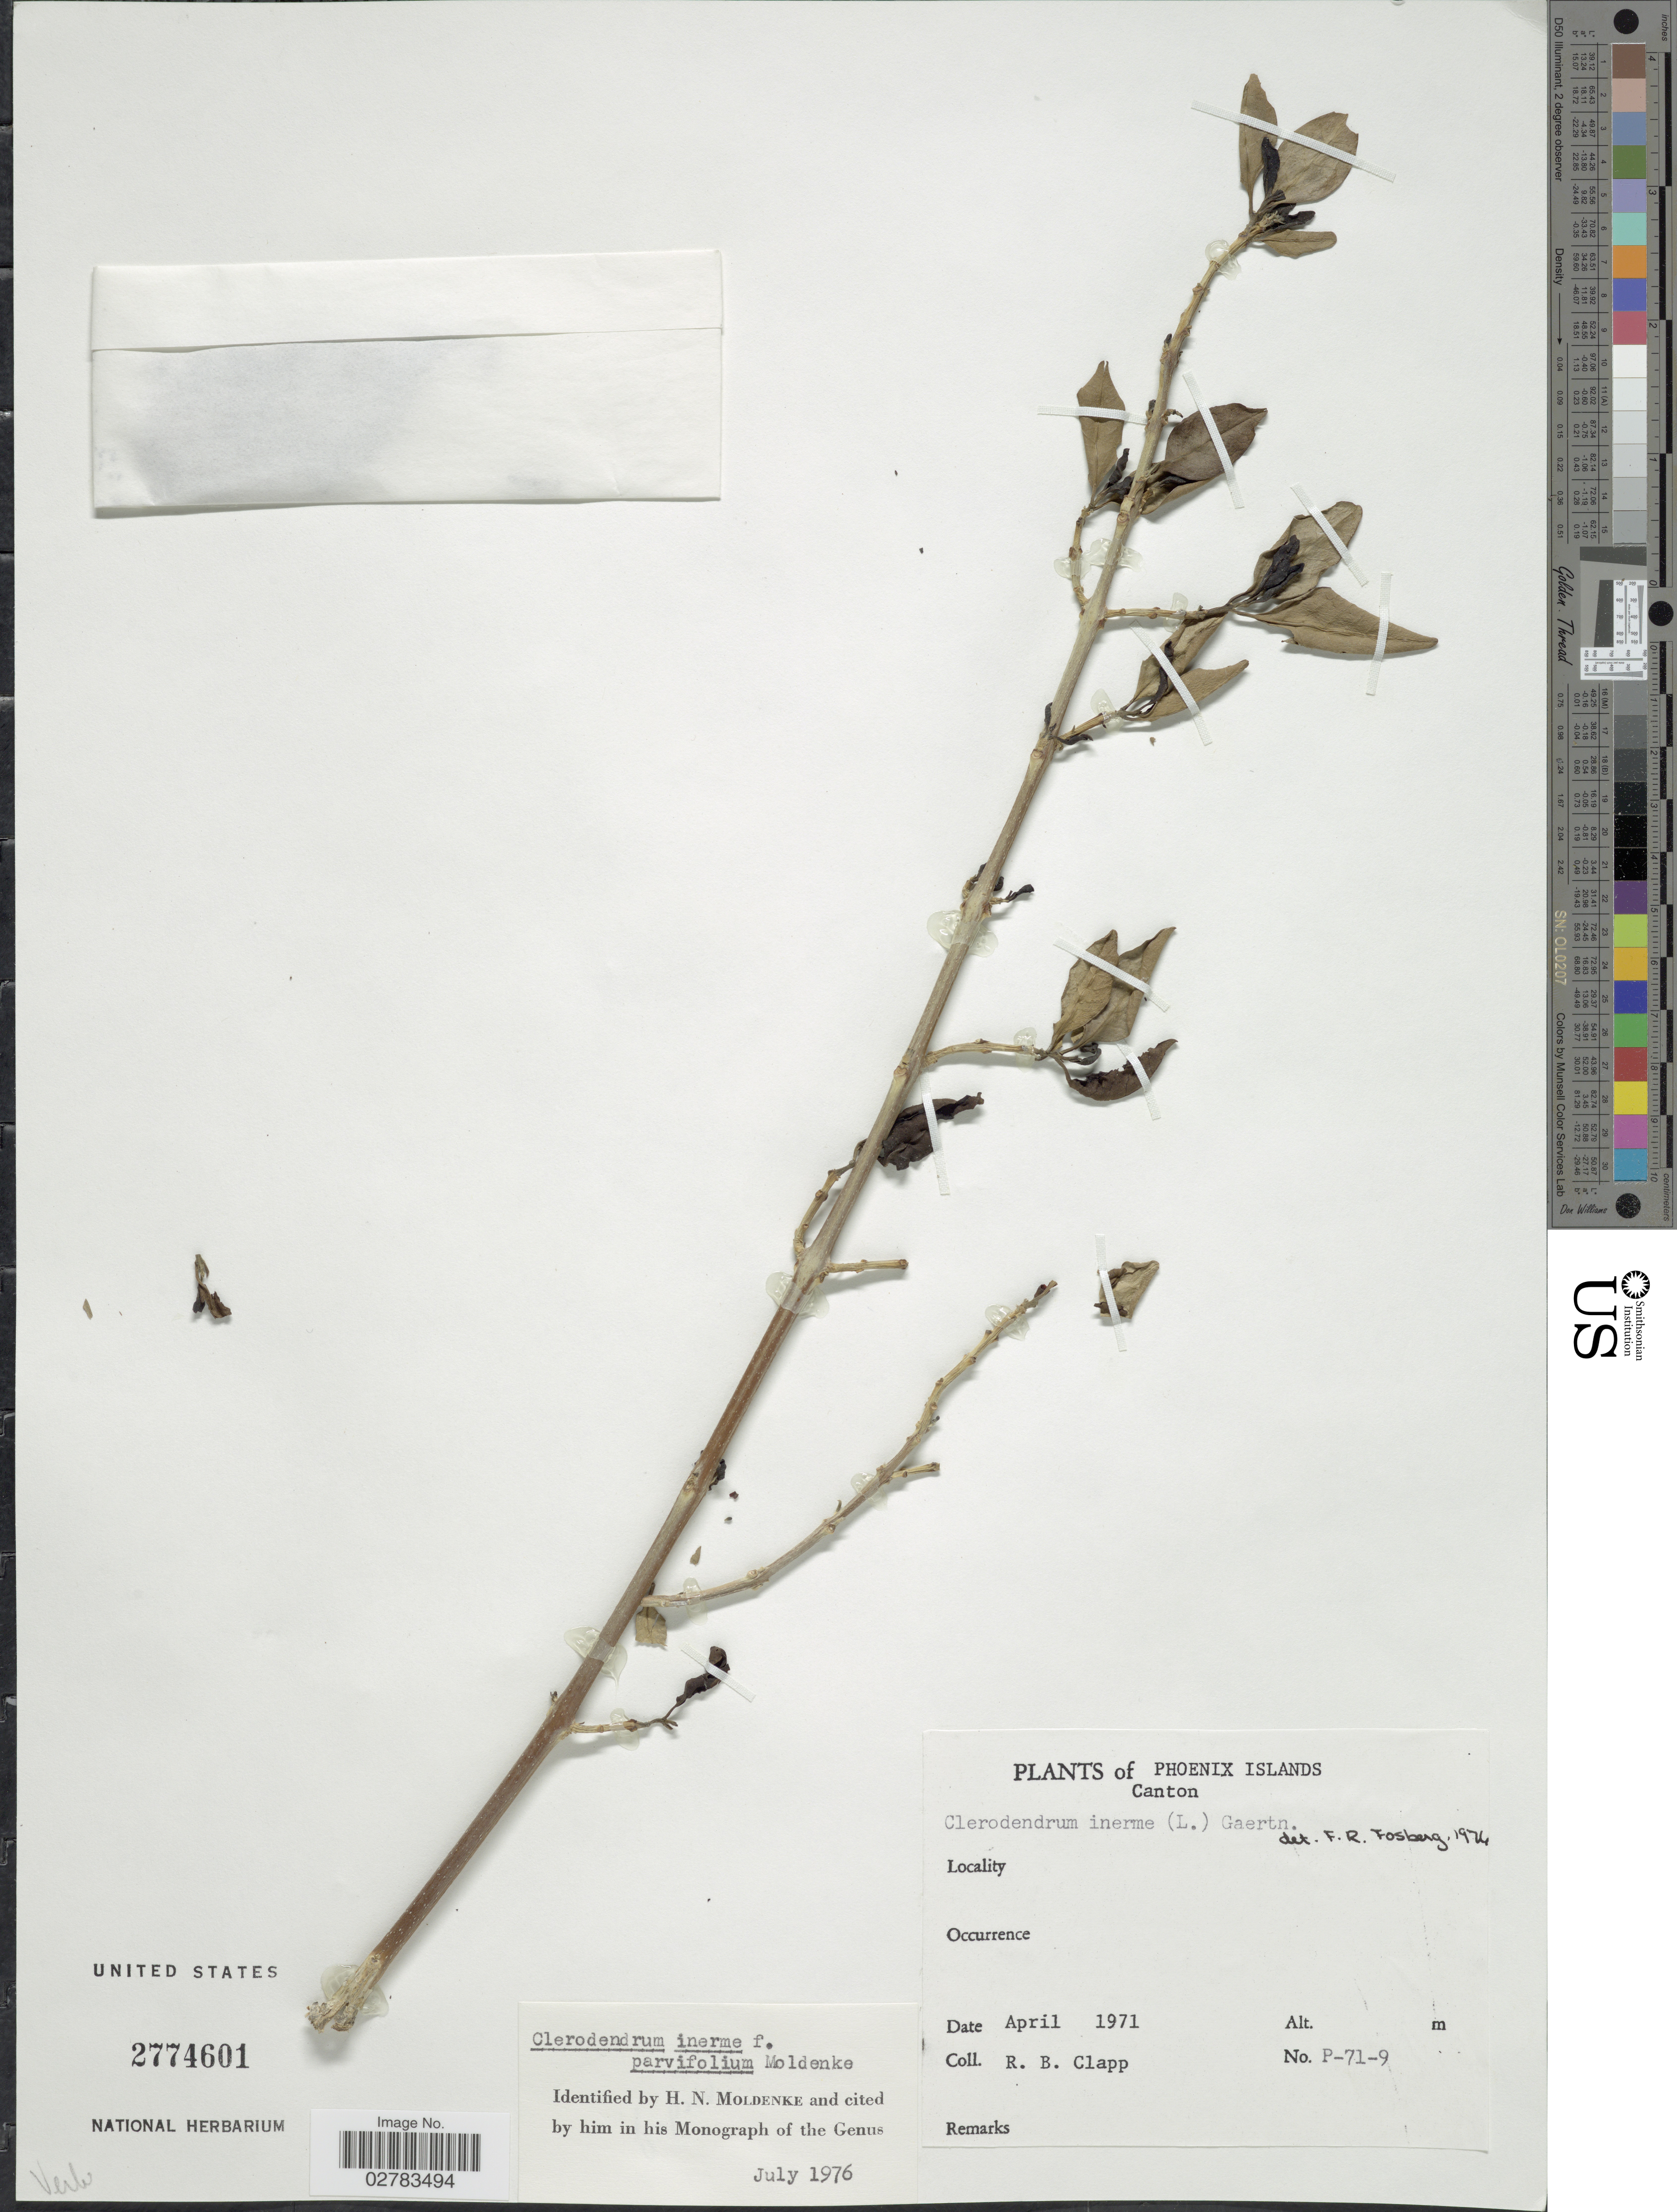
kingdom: Plantae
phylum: Tracheophyta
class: Magnoliopsida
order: Lamiales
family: Lamiaceae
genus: Clerodendrum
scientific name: Clerodendrum inerme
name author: (L.) Gaertn.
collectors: R. B. Clapp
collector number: P-71-9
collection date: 1971-04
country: Kiribati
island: Kanton [Canton] Atoll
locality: Phoenix Islands, Canton.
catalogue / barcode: US 2774601